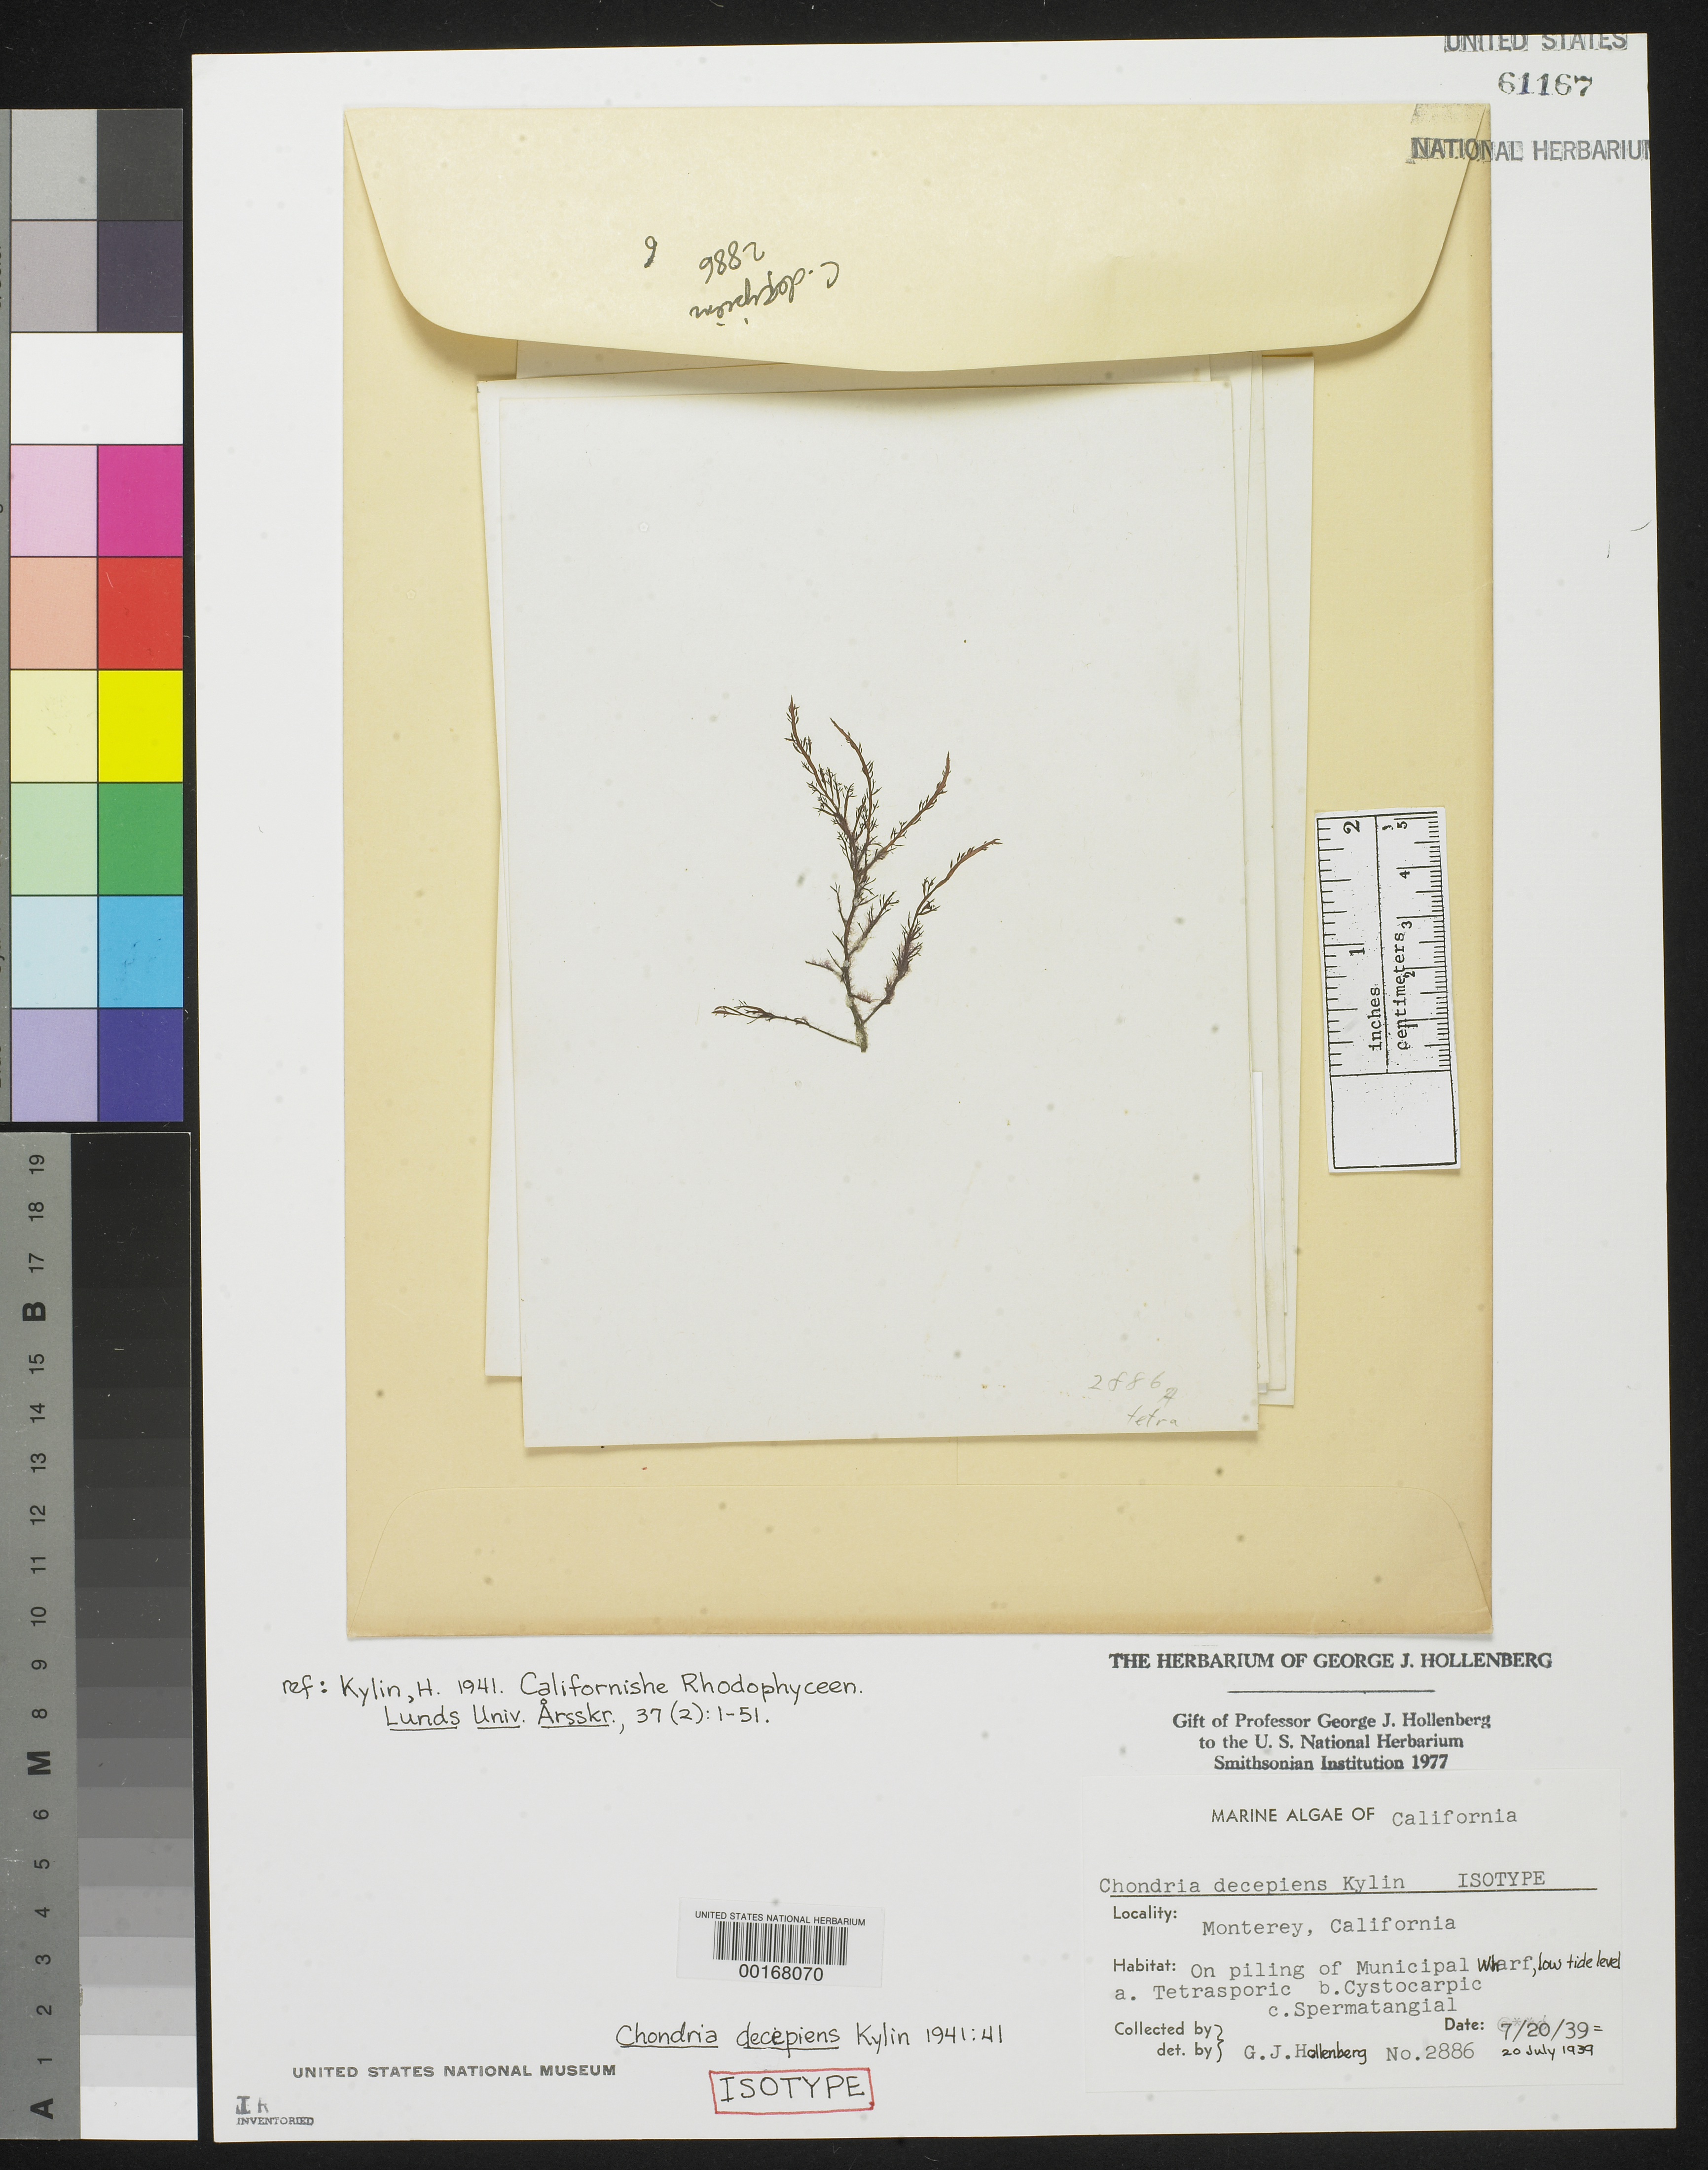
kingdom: Plantae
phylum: Rhodophyta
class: Florideophyceae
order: Ceramiales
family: Rhodomelaceae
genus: Chondria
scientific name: Chondria decipiens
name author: Kylin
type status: Isotype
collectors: G. Hollenberg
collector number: GJH 2886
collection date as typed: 20 Jul 1939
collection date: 1939-07-20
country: United States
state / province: California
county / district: Monterey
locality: Monterey, Municipal Wharf.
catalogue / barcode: US 61167